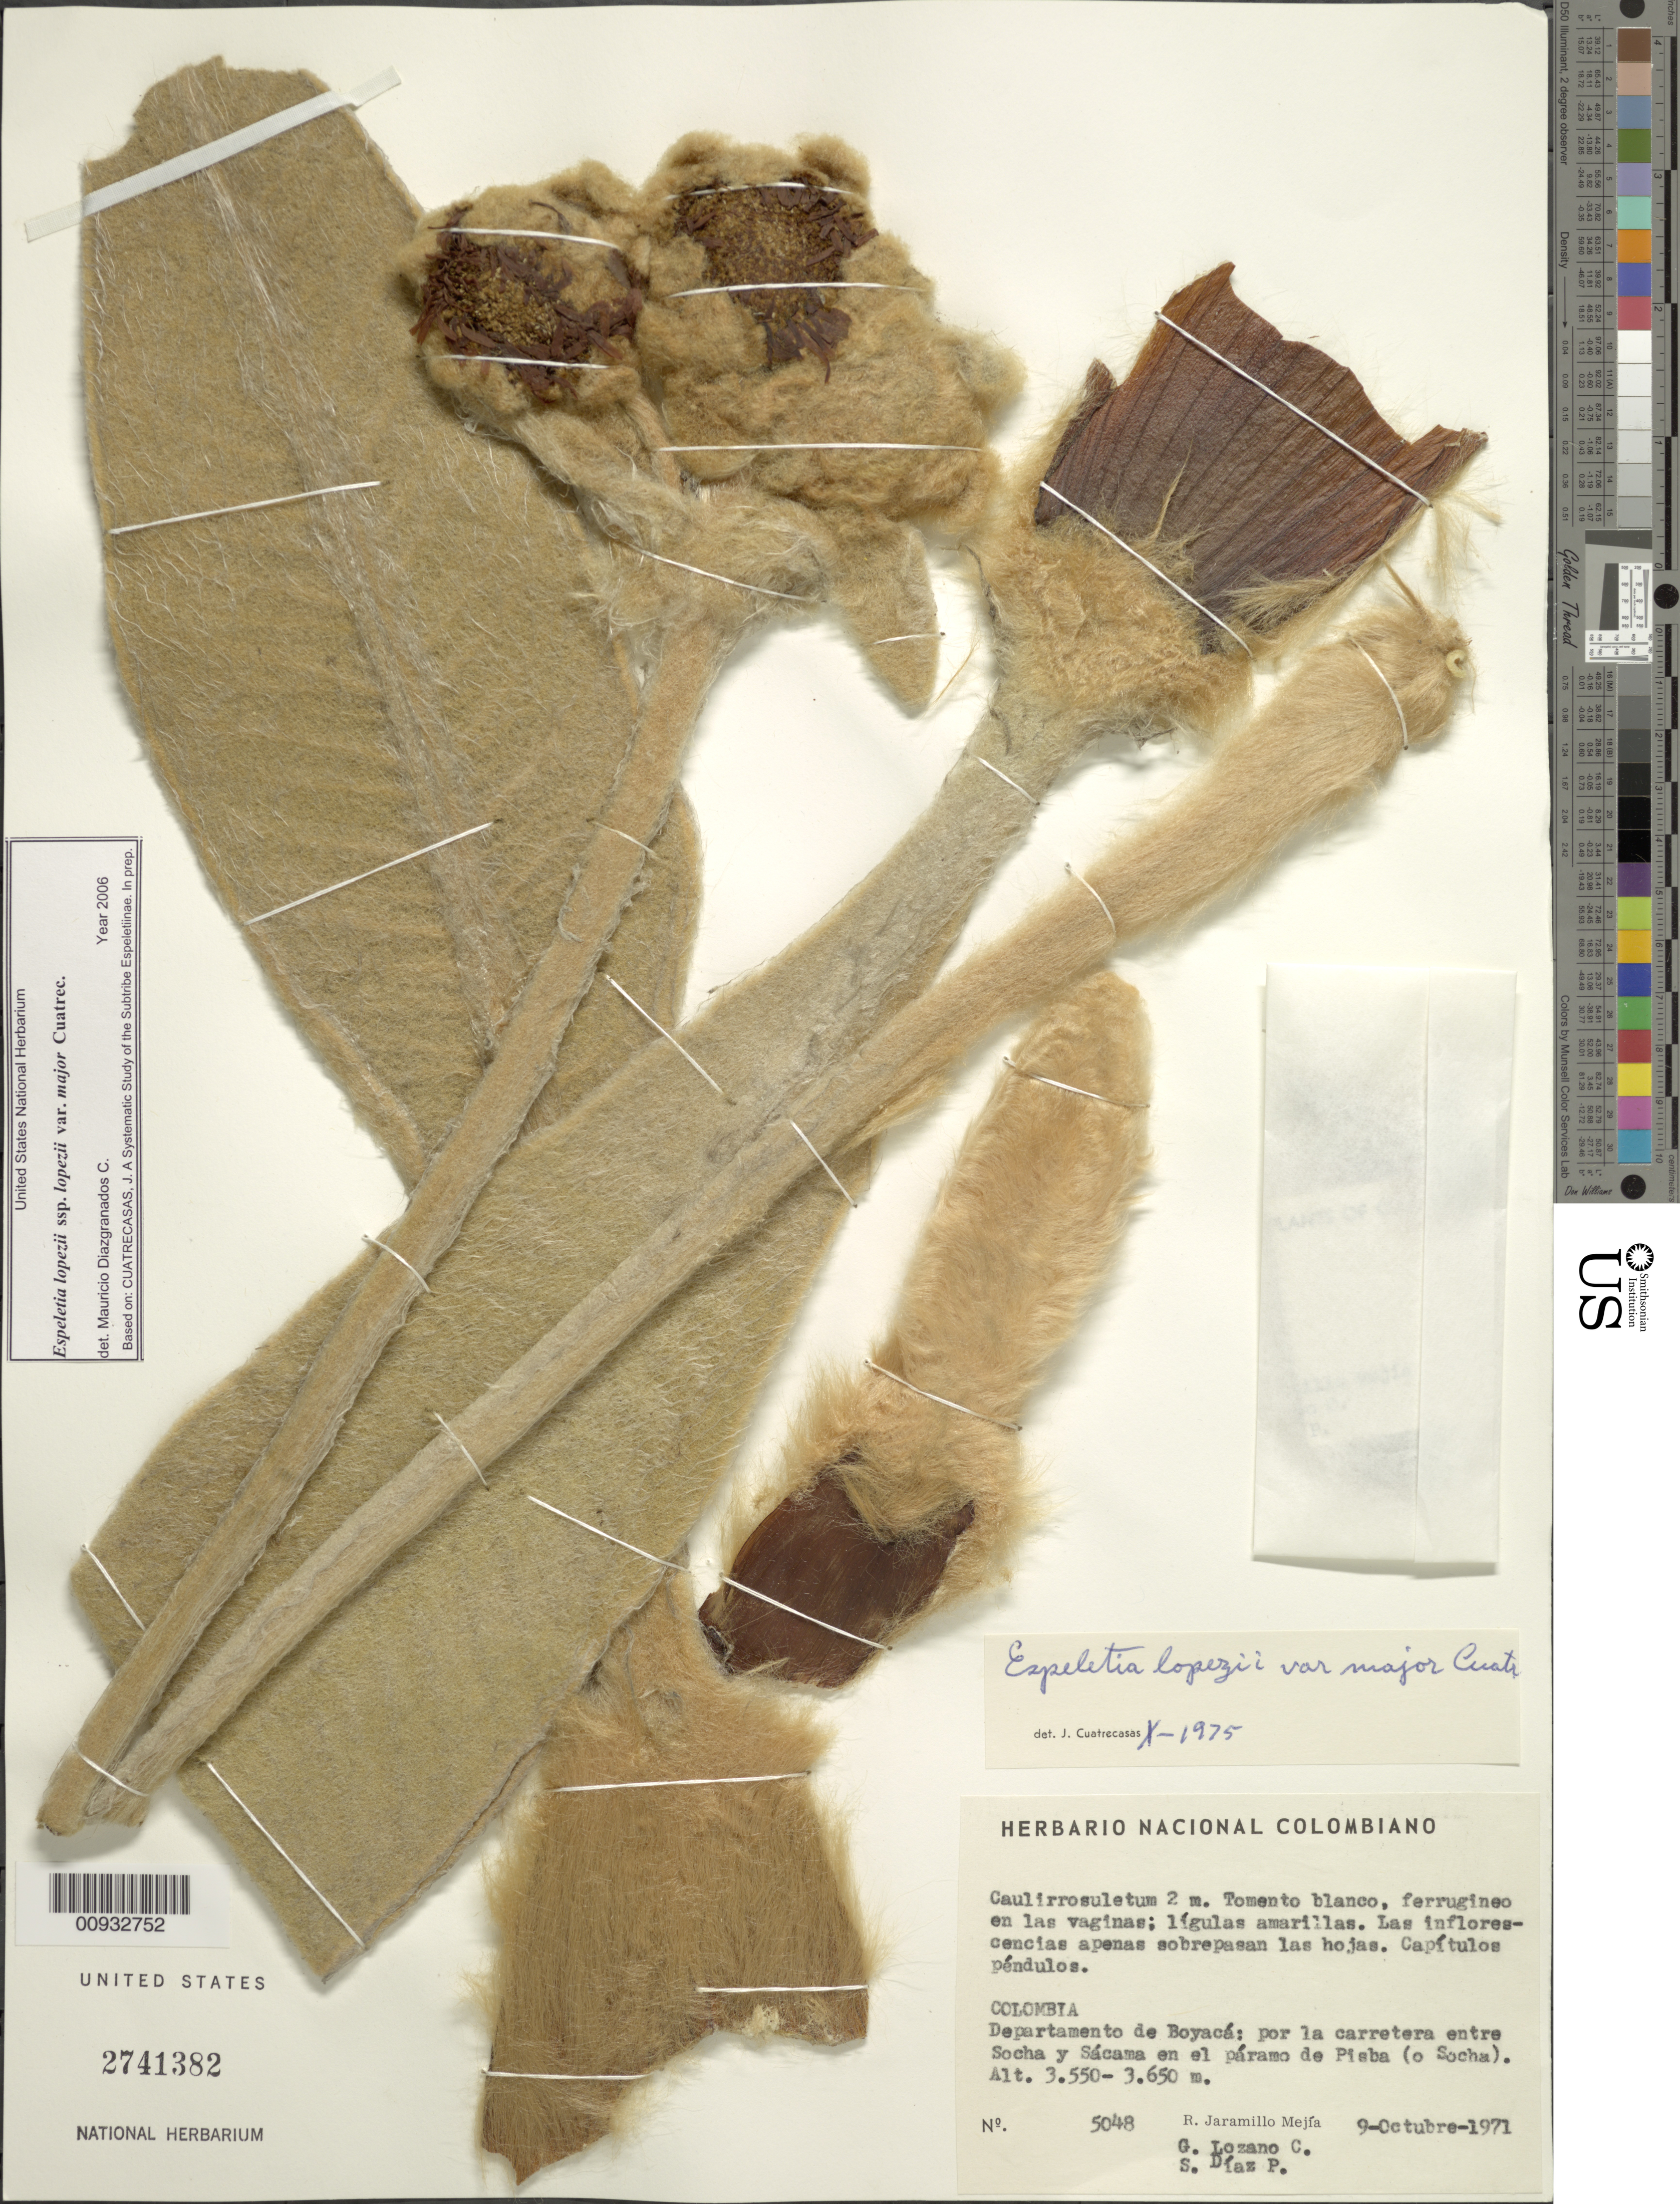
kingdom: Plantae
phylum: Tracheophyta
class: Magnoliopsida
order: Asterales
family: Asteraceae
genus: Espeletia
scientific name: Espeletia lopezii var. major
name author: Cuatrec.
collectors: R. Jaramillo M., G. Lozano-Contreras & S. Díaz Píedrahíta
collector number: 5048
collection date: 1971-10-09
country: Colombia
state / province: Boyacá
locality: Por la carretera entre Socha y Sácama en el páramo de Pisba (o Socha).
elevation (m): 3550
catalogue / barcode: US 2741382